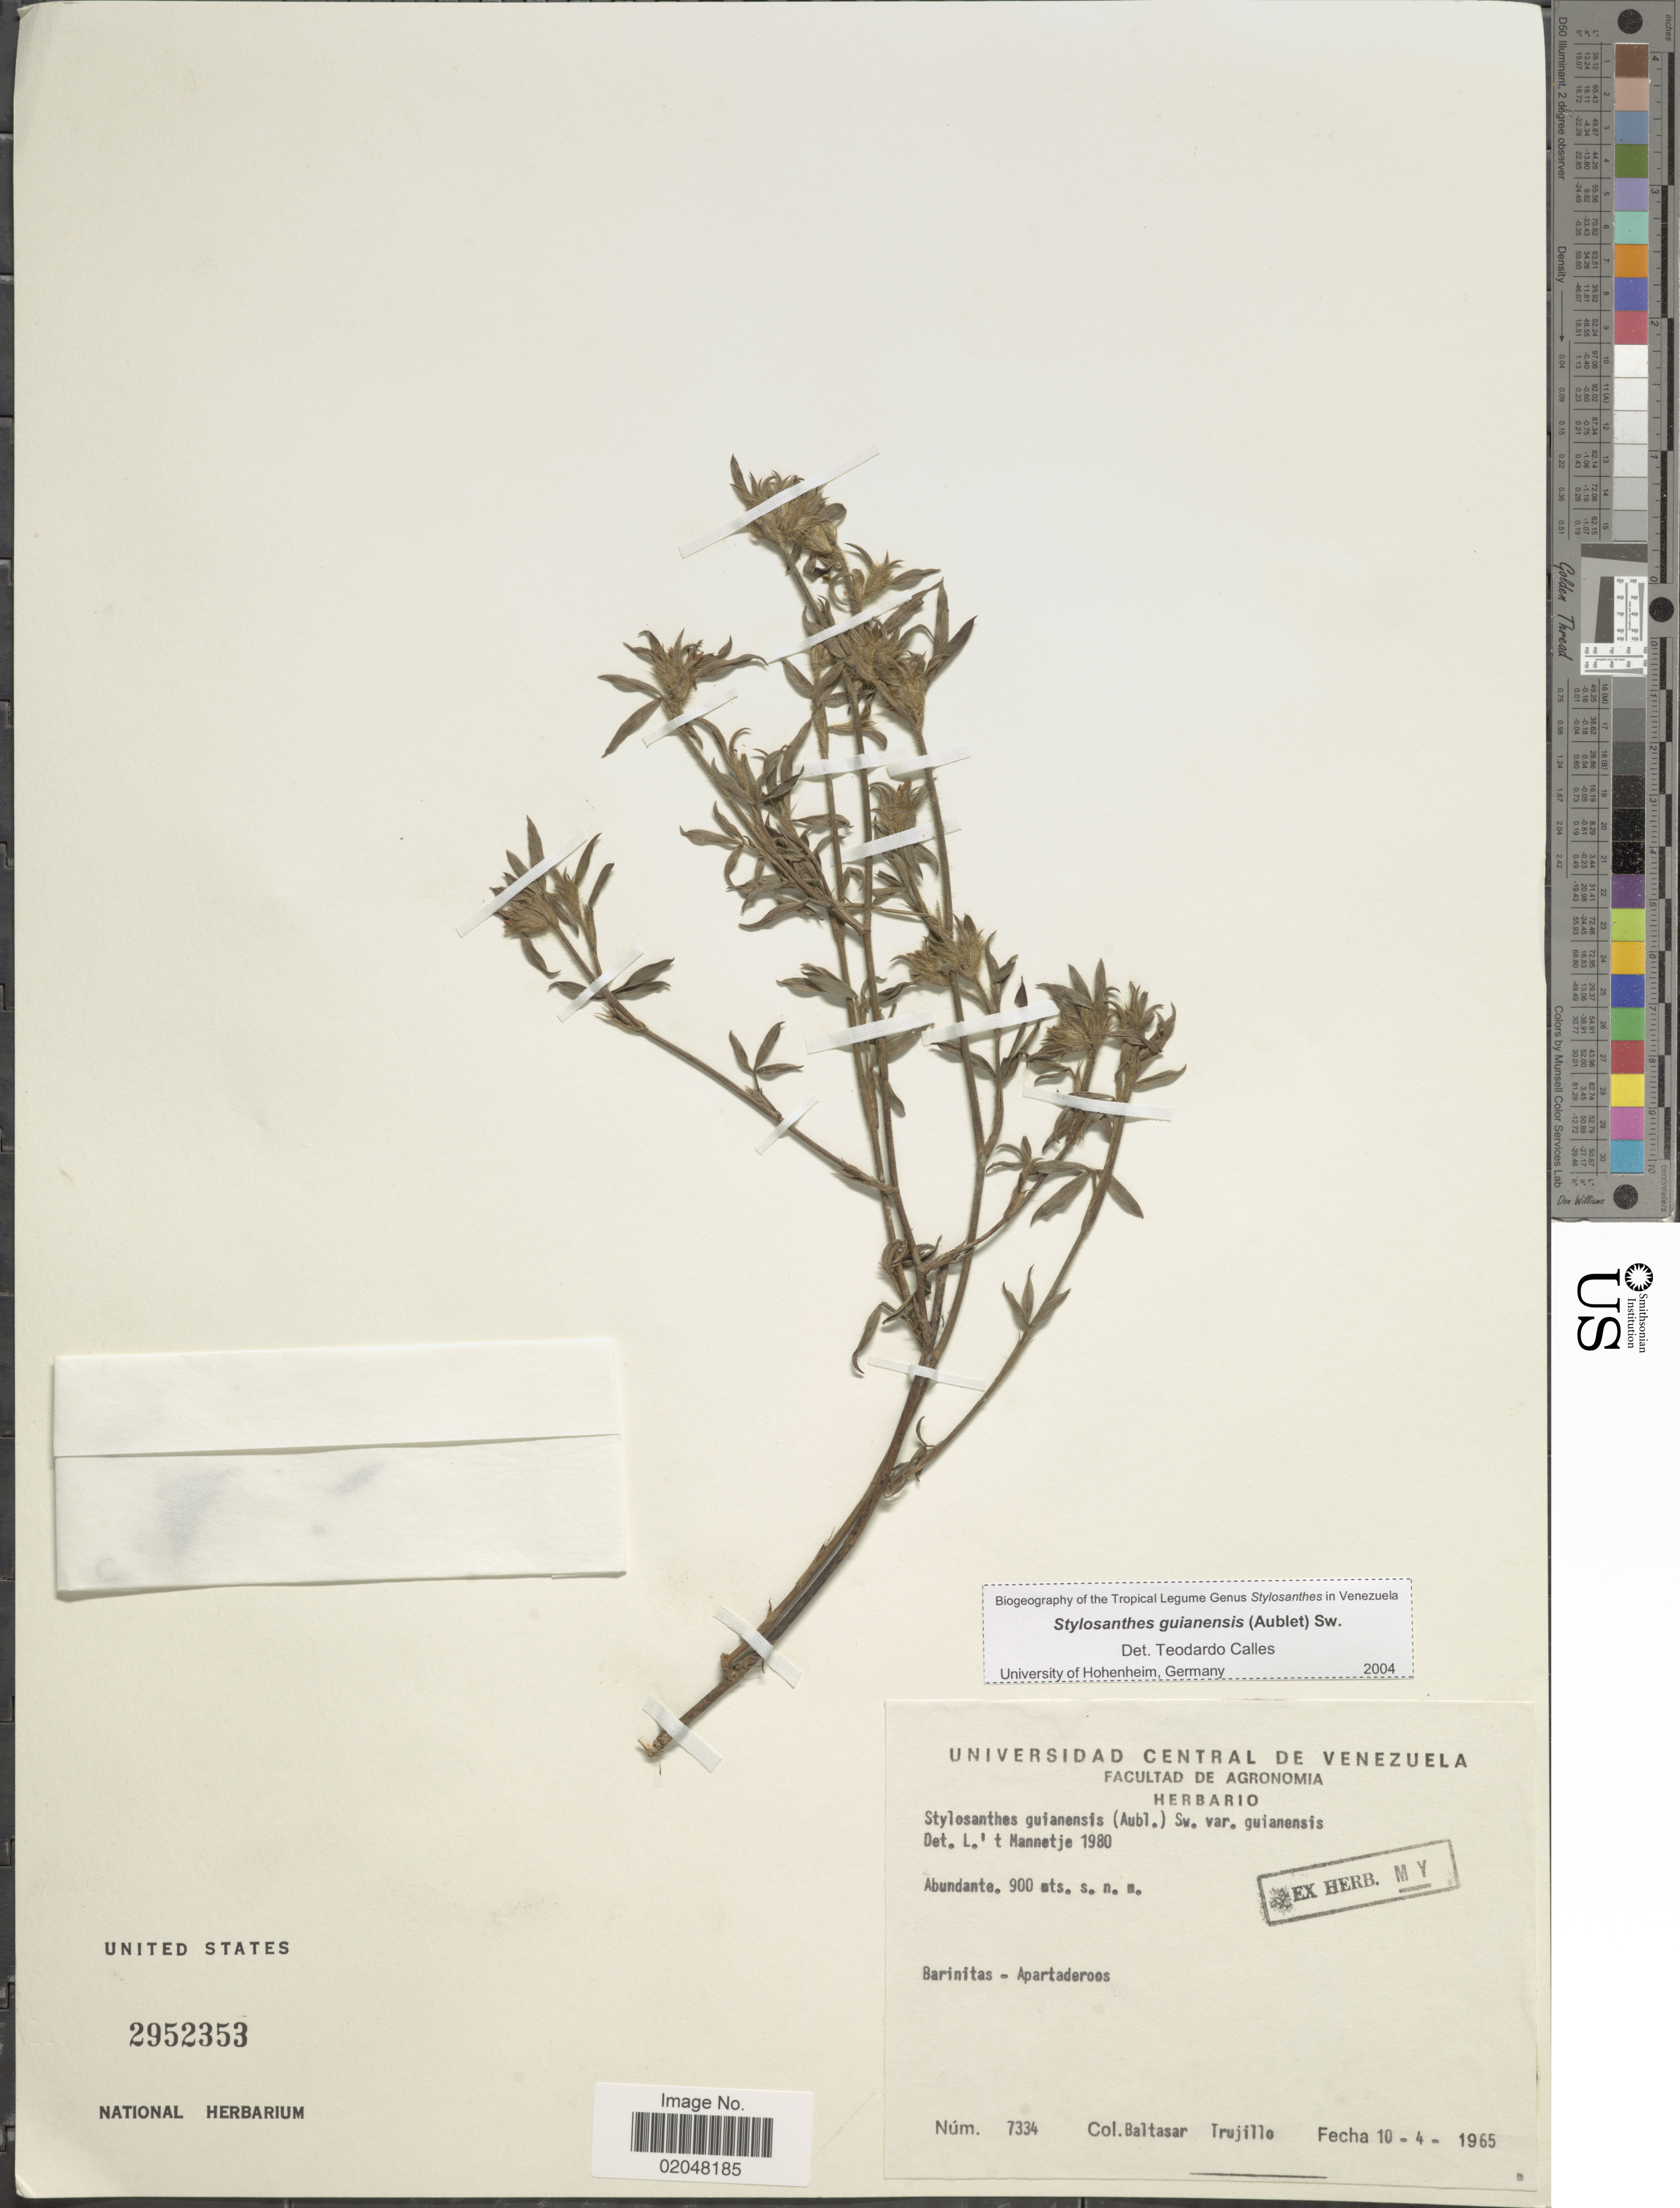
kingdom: Plantae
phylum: Tracheophyta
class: Magnoliopsida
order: Fabales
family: Fabaceae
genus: Stylosanthes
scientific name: Stylosanthes guianensis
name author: (Aubl.) Sw.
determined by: Calles, T.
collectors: B. Trujillo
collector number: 7334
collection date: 1965-04-10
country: Venezuela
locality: Barinitas-Apartados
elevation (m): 900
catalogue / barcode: US 2952353